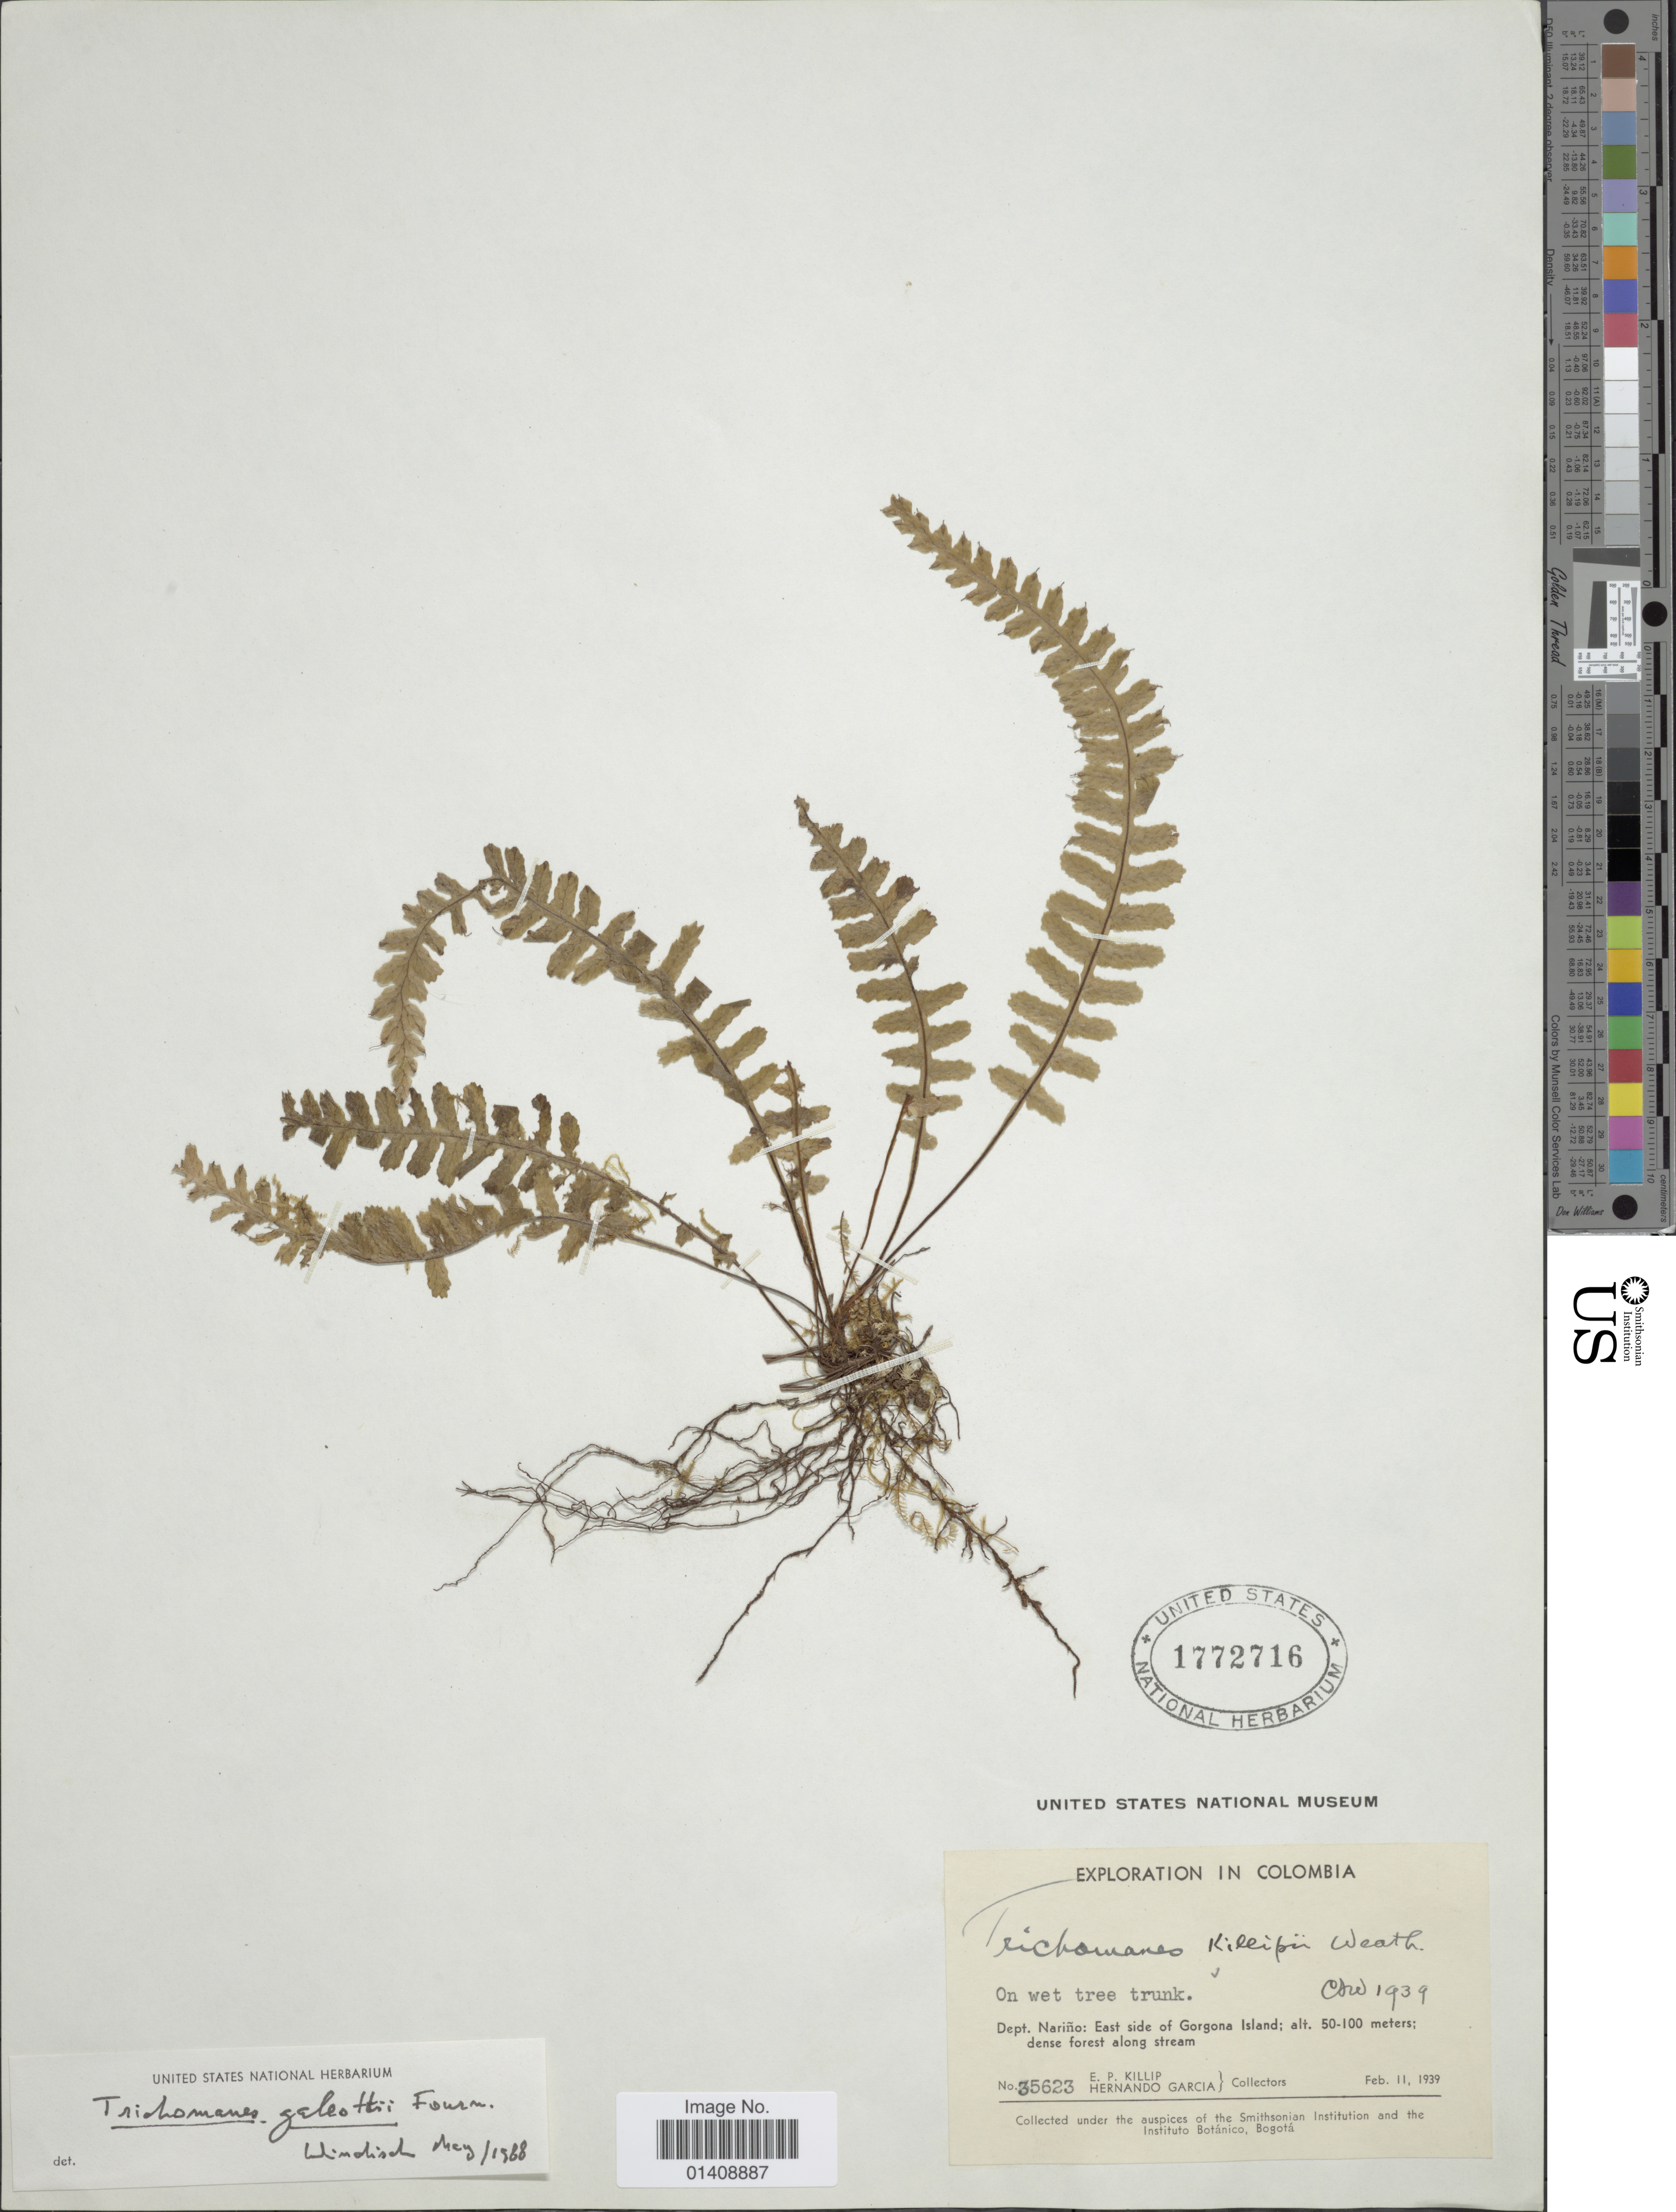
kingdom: Plantae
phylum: Tracheophyta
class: Polypodiopsida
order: Hymenophyllales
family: Hymenophyllaceae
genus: Trichomanes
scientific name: Trichomanes galeottii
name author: E. Fourn.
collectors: E. P. Killip & H. Garcia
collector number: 35623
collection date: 1939-02-11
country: Colombia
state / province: Nariño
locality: East side of Gorgona Island.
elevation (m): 50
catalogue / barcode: US 1772716